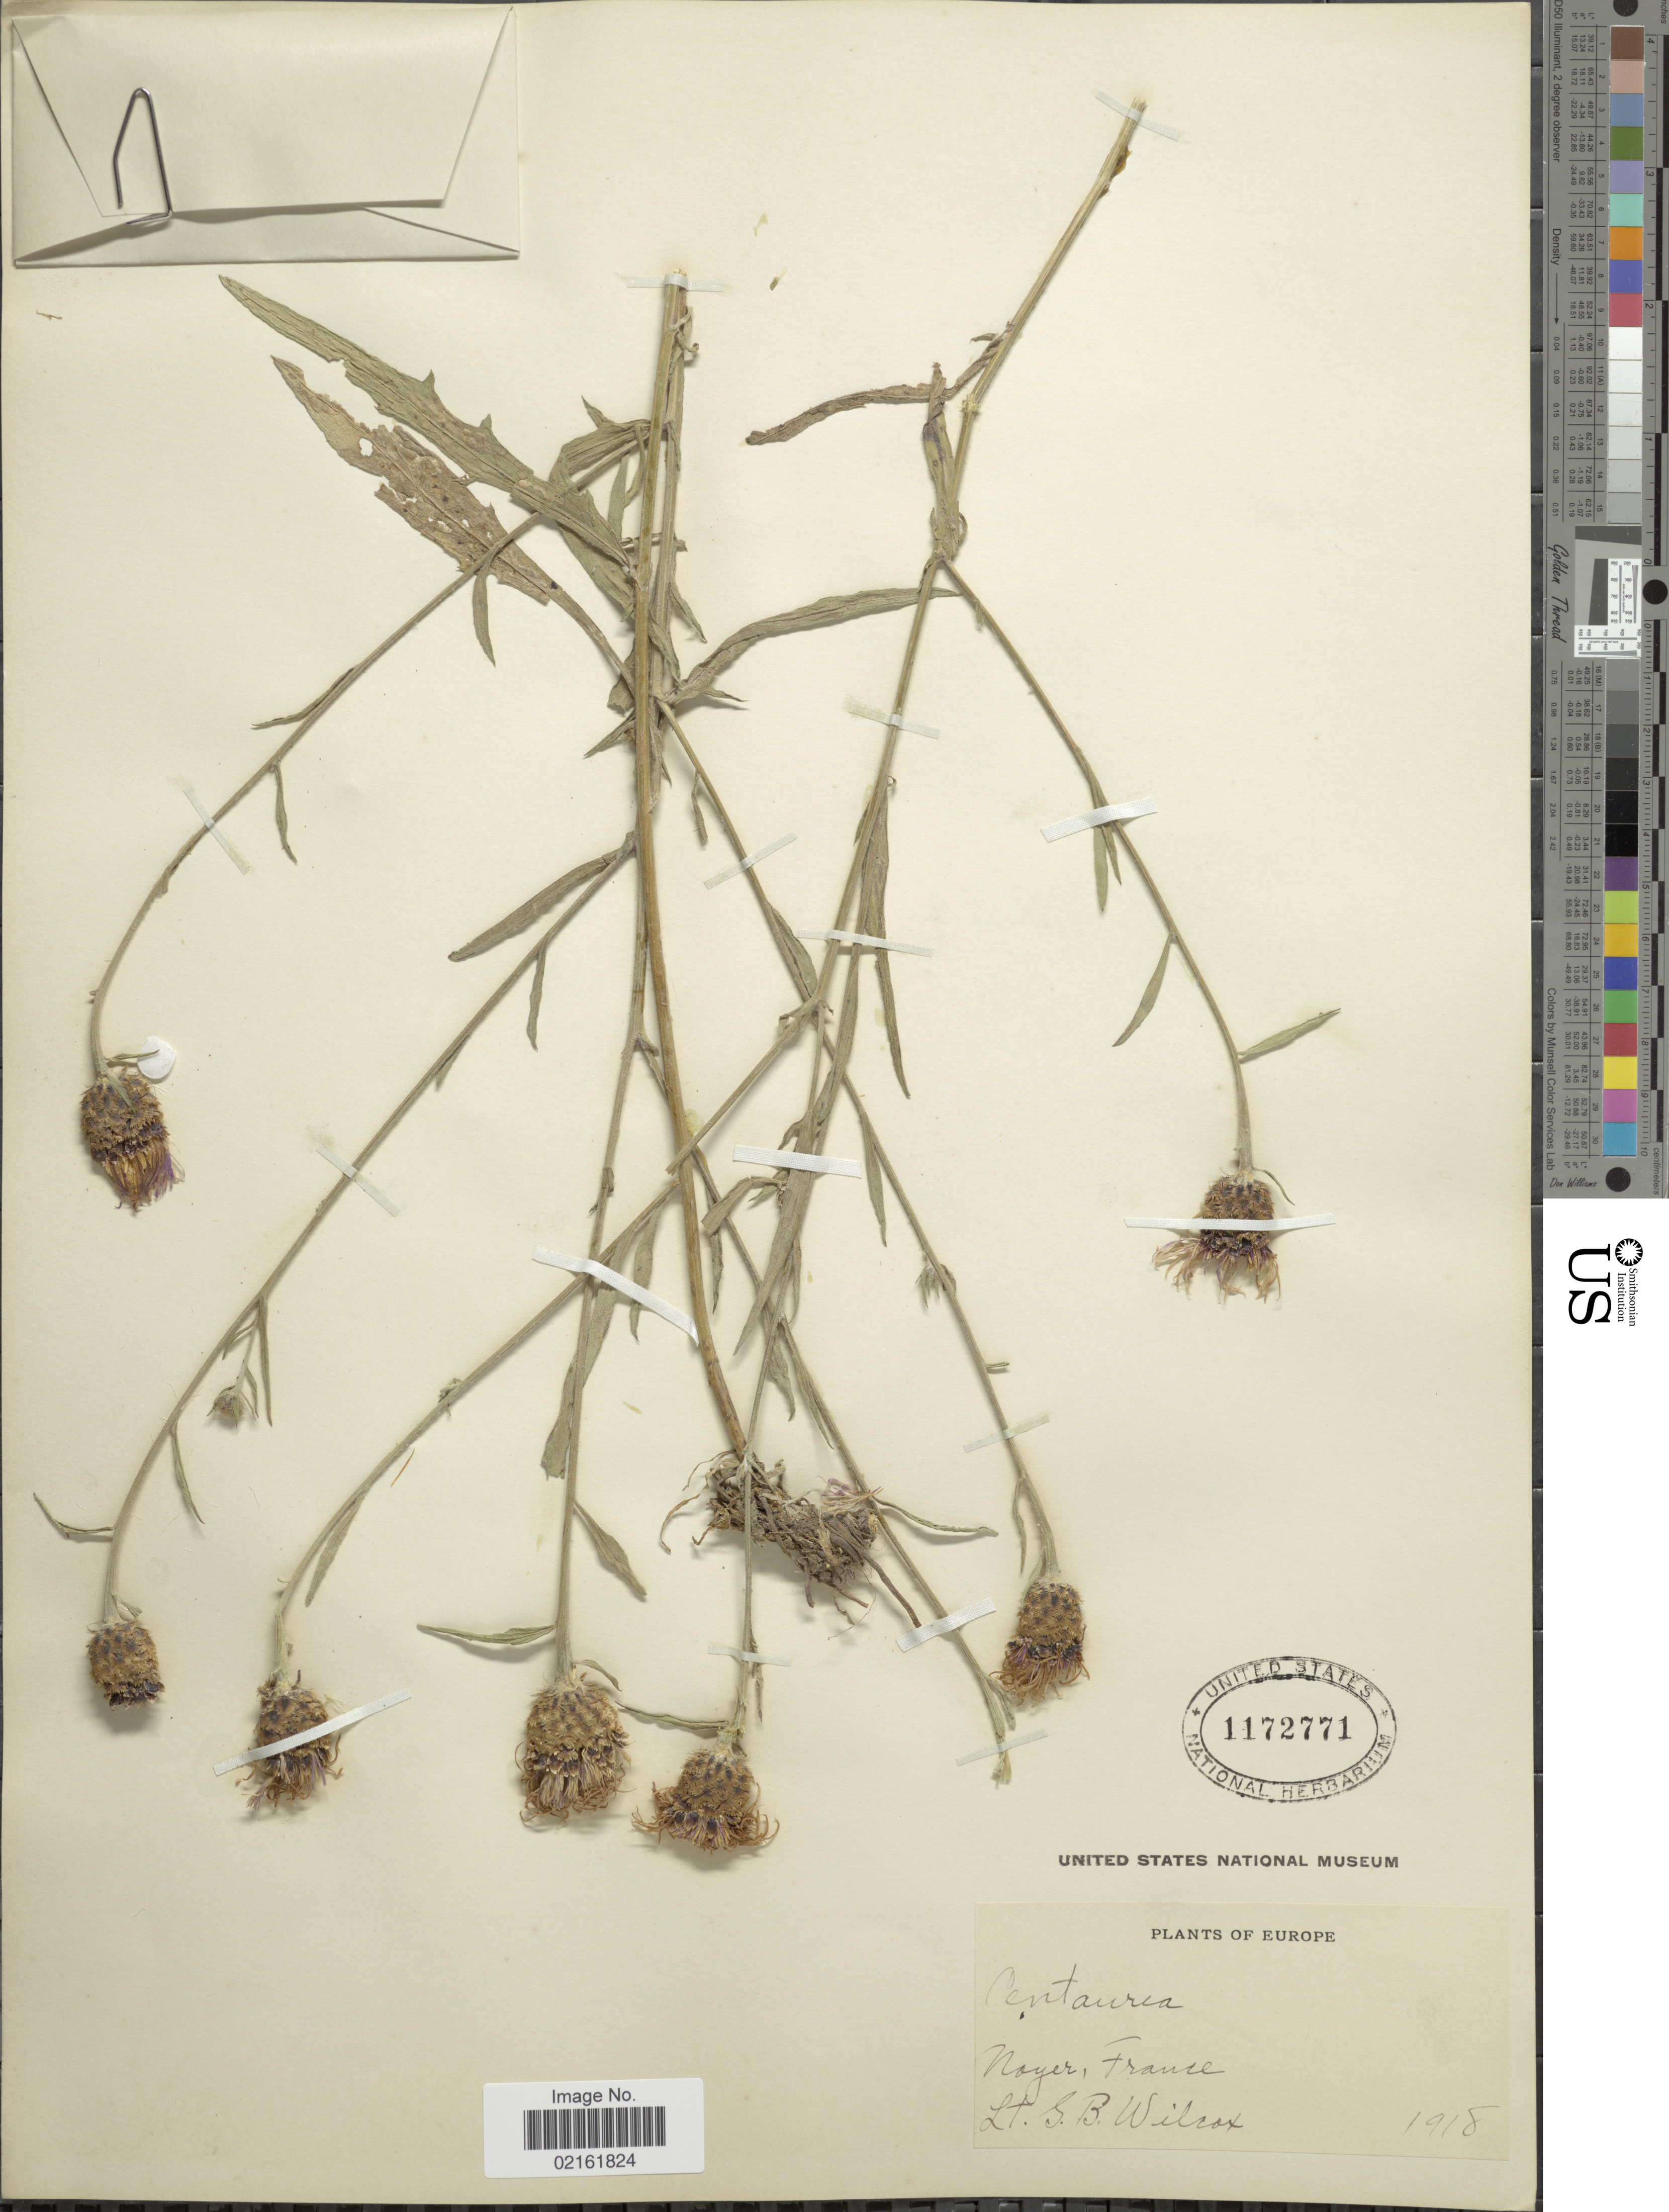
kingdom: Plantae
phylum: Tracheophyta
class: Magnoliopsida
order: Asterales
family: Asteraceae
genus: Centaurea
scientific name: Centaurea sp.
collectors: G. Wilcox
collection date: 1918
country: France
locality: Noyer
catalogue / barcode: US 1172771